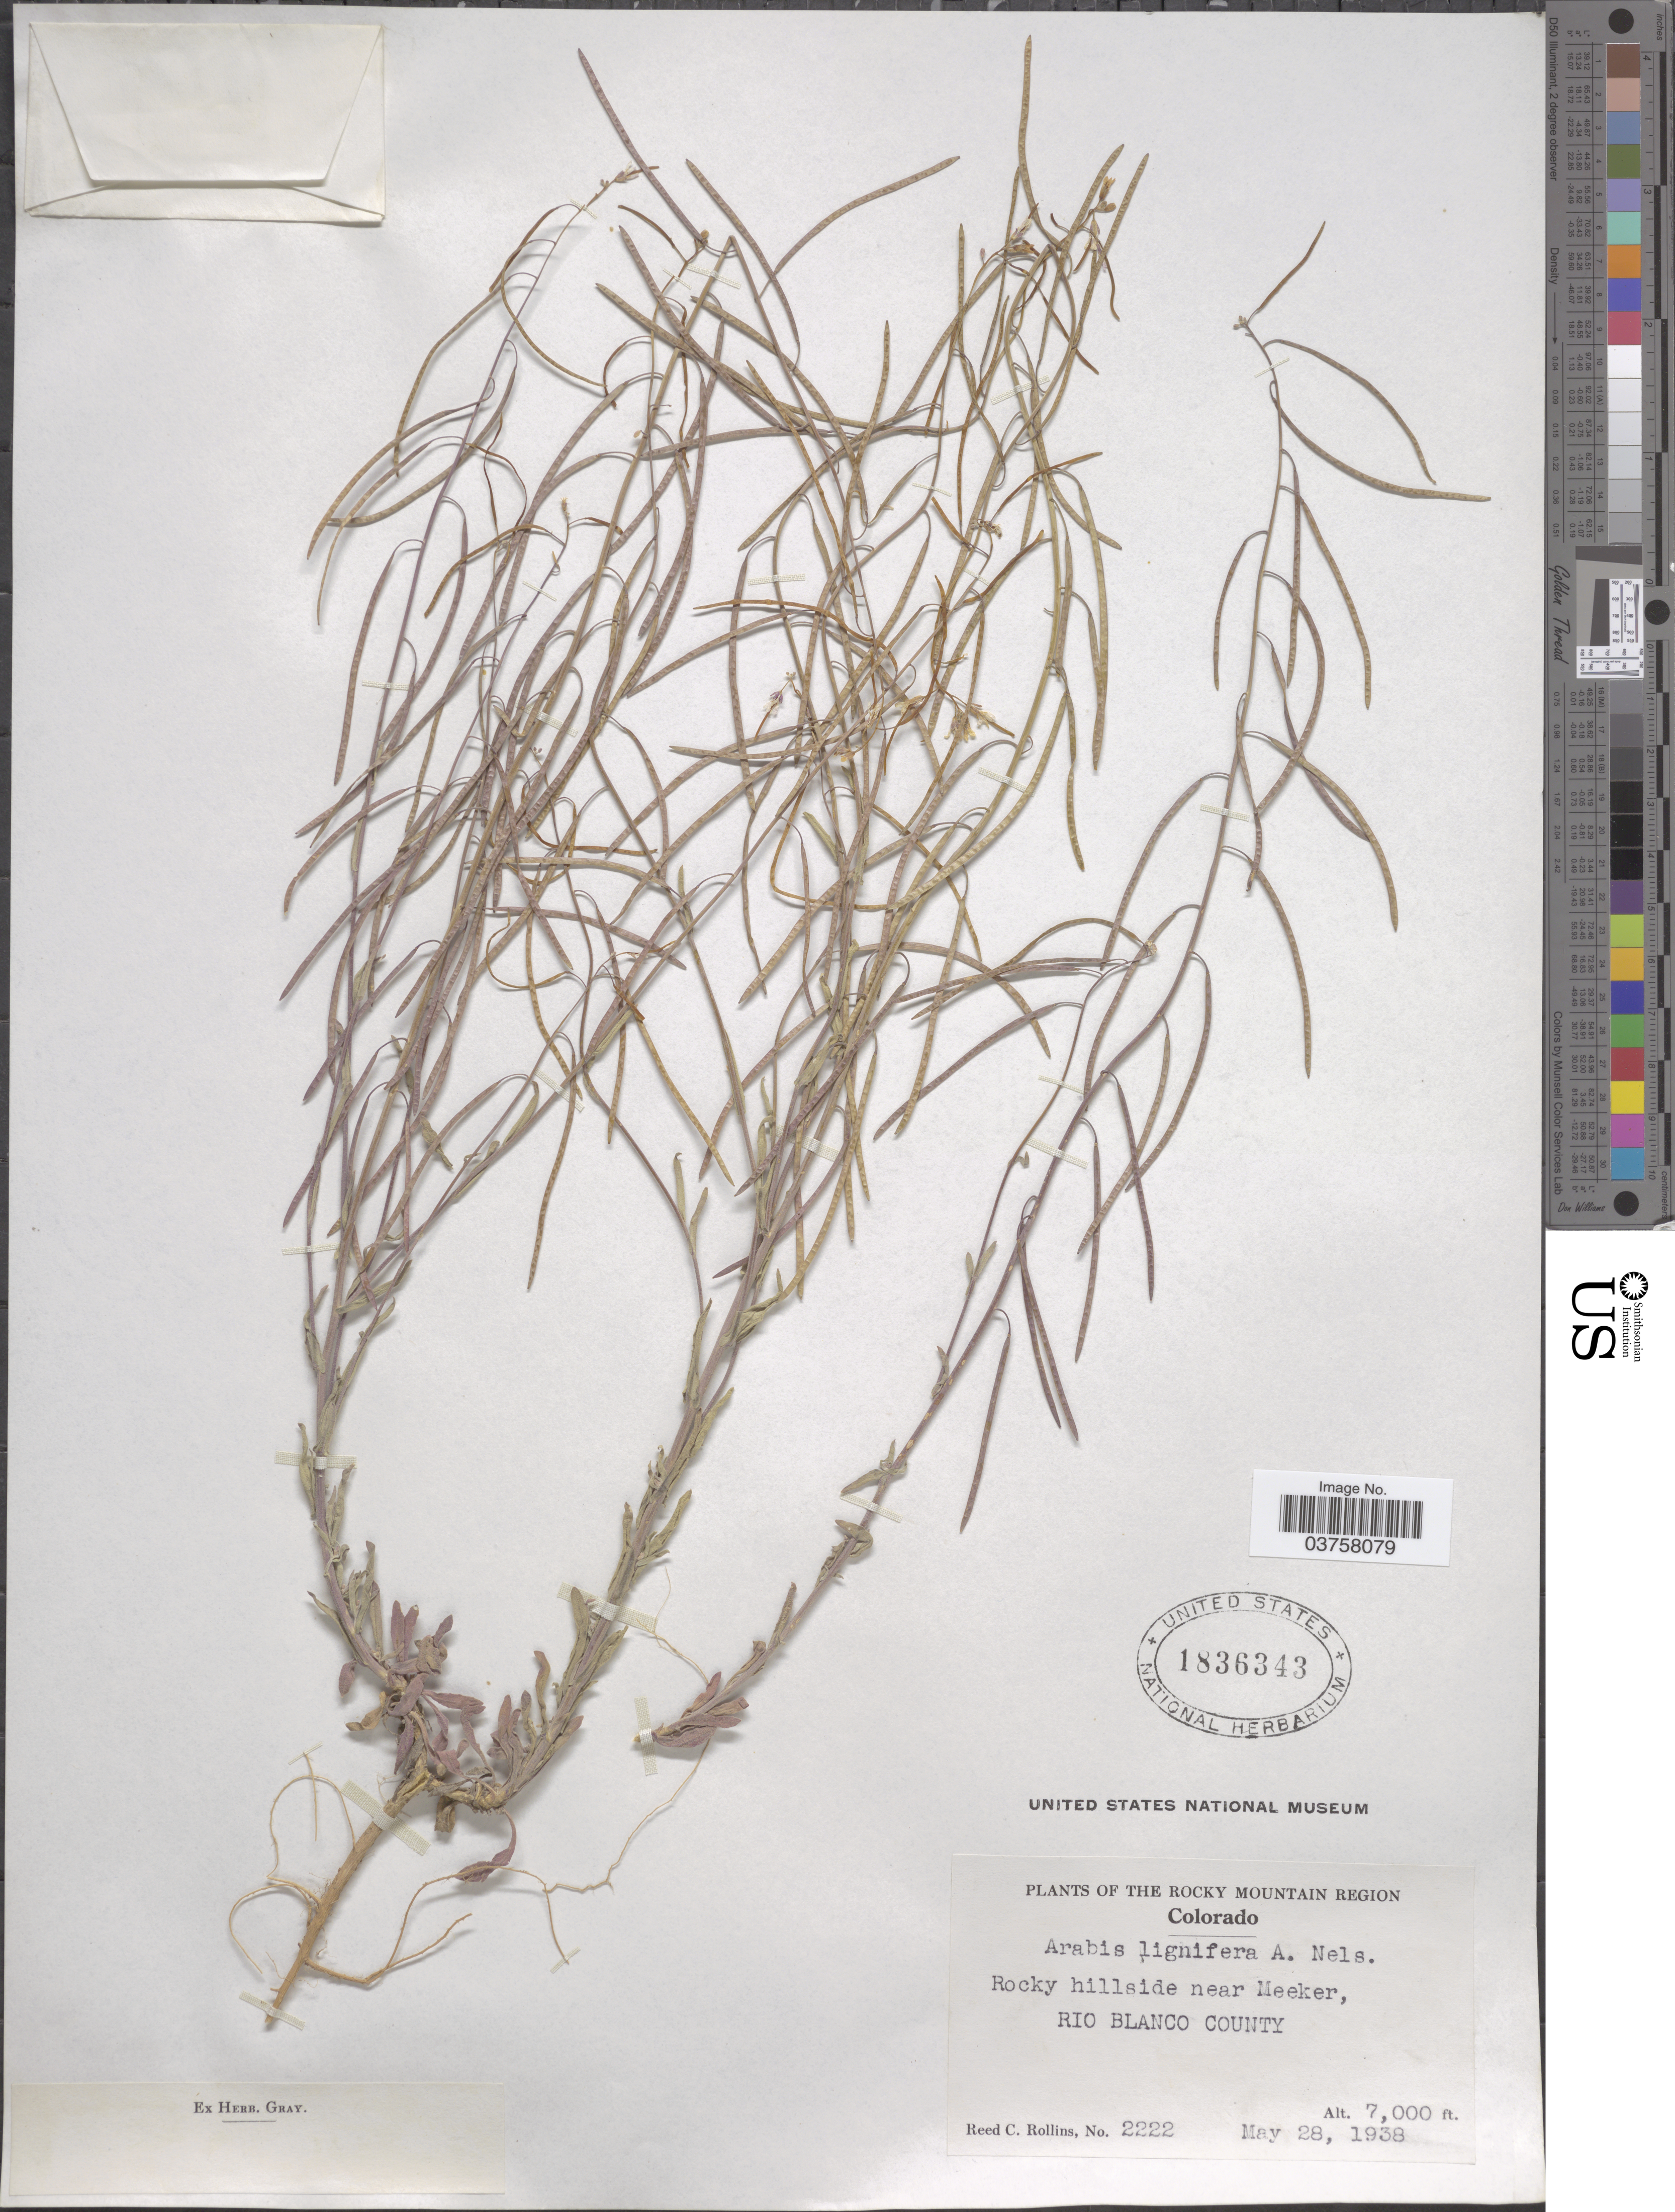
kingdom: Plantae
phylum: Tracheophyta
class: Magnoliopsida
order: Brassicales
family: Brassicaceae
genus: Arabis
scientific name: Arabis lignifera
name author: A. Nelson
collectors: R. C. Rollins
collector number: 2222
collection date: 1938-05-28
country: United States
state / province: Colorado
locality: The Rocky Mountain Region. Rocky hillside near Meeker, Rio Blanco County.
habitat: rocky hillside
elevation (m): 2134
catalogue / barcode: US 1836343